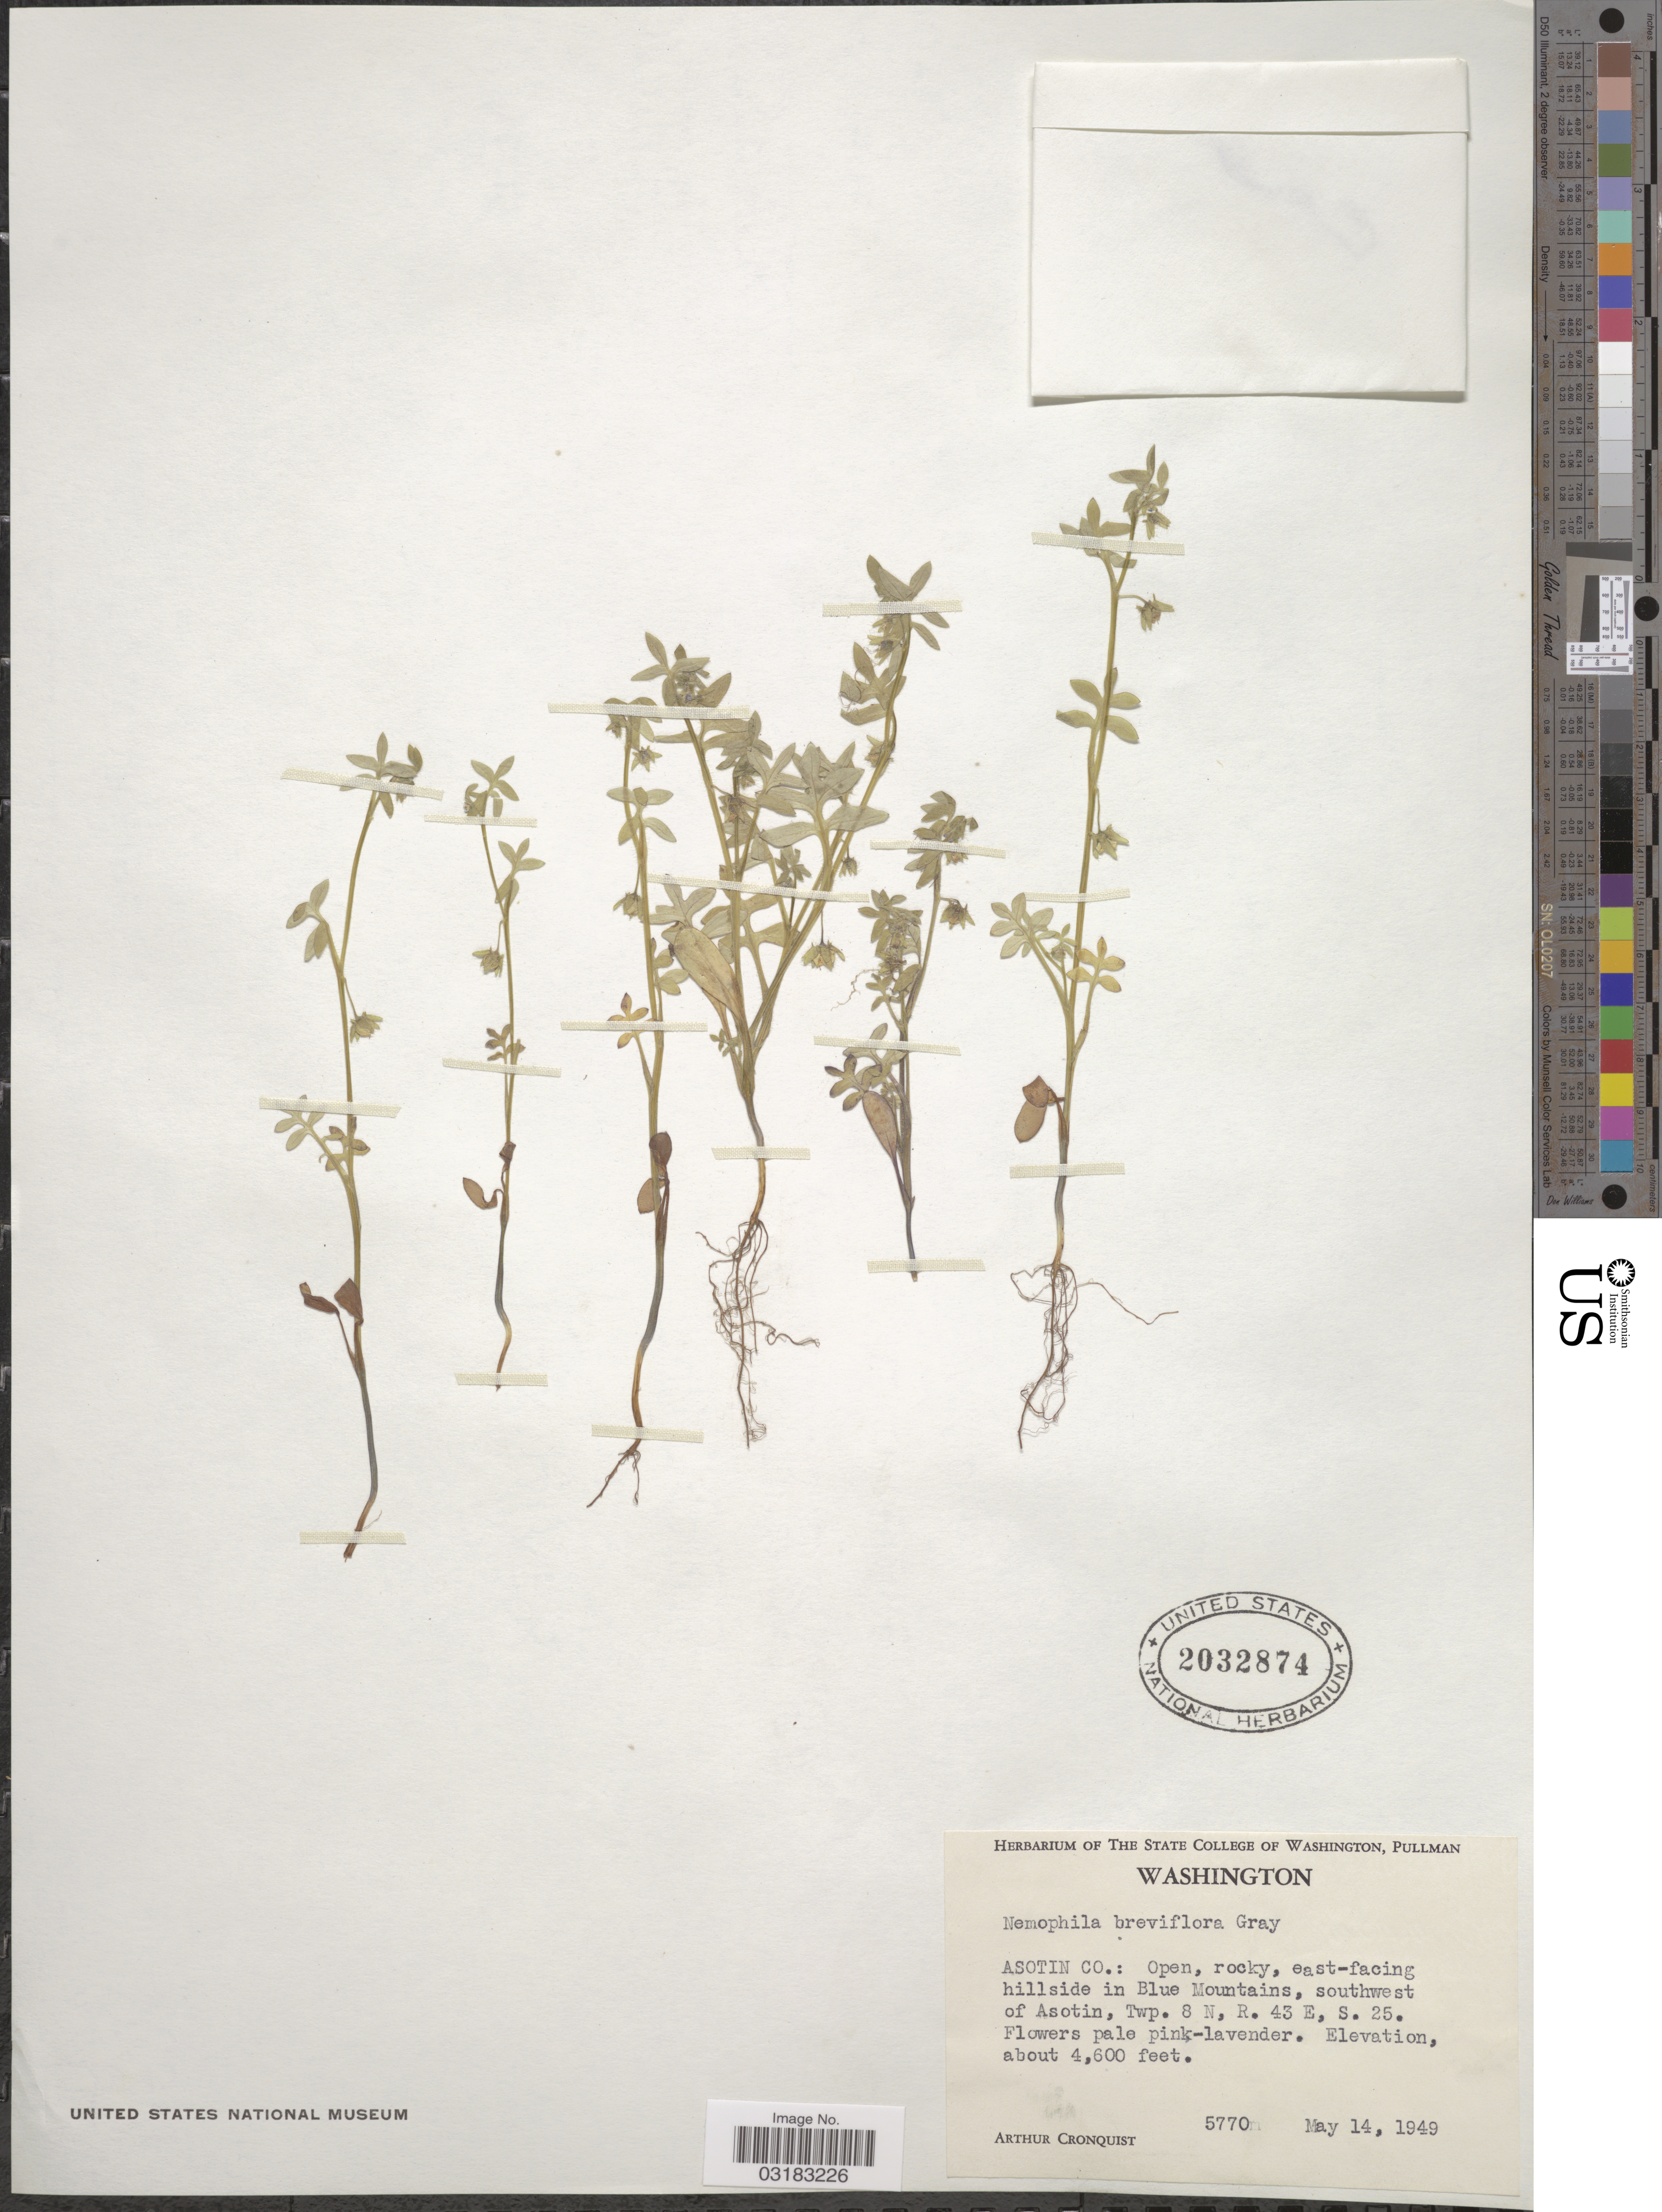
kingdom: Plantae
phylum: Tracheophyta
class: Magnoliopsida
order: Boraginales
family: Hydrophyllaceae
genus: Nemophila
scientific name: Nemophila breviflora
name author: A. Gray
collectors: A. J. Cronquist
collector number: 5770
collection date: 1949-05-14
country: United States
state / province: Washington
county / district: Asotin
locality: Asotin Co.: Open, rocky, east-facing hillside in Blue Mountains, southwest of Asotin, Twp. 8 N, R. 43 E, S. 25.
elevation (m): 1402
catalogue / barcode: US 2032874